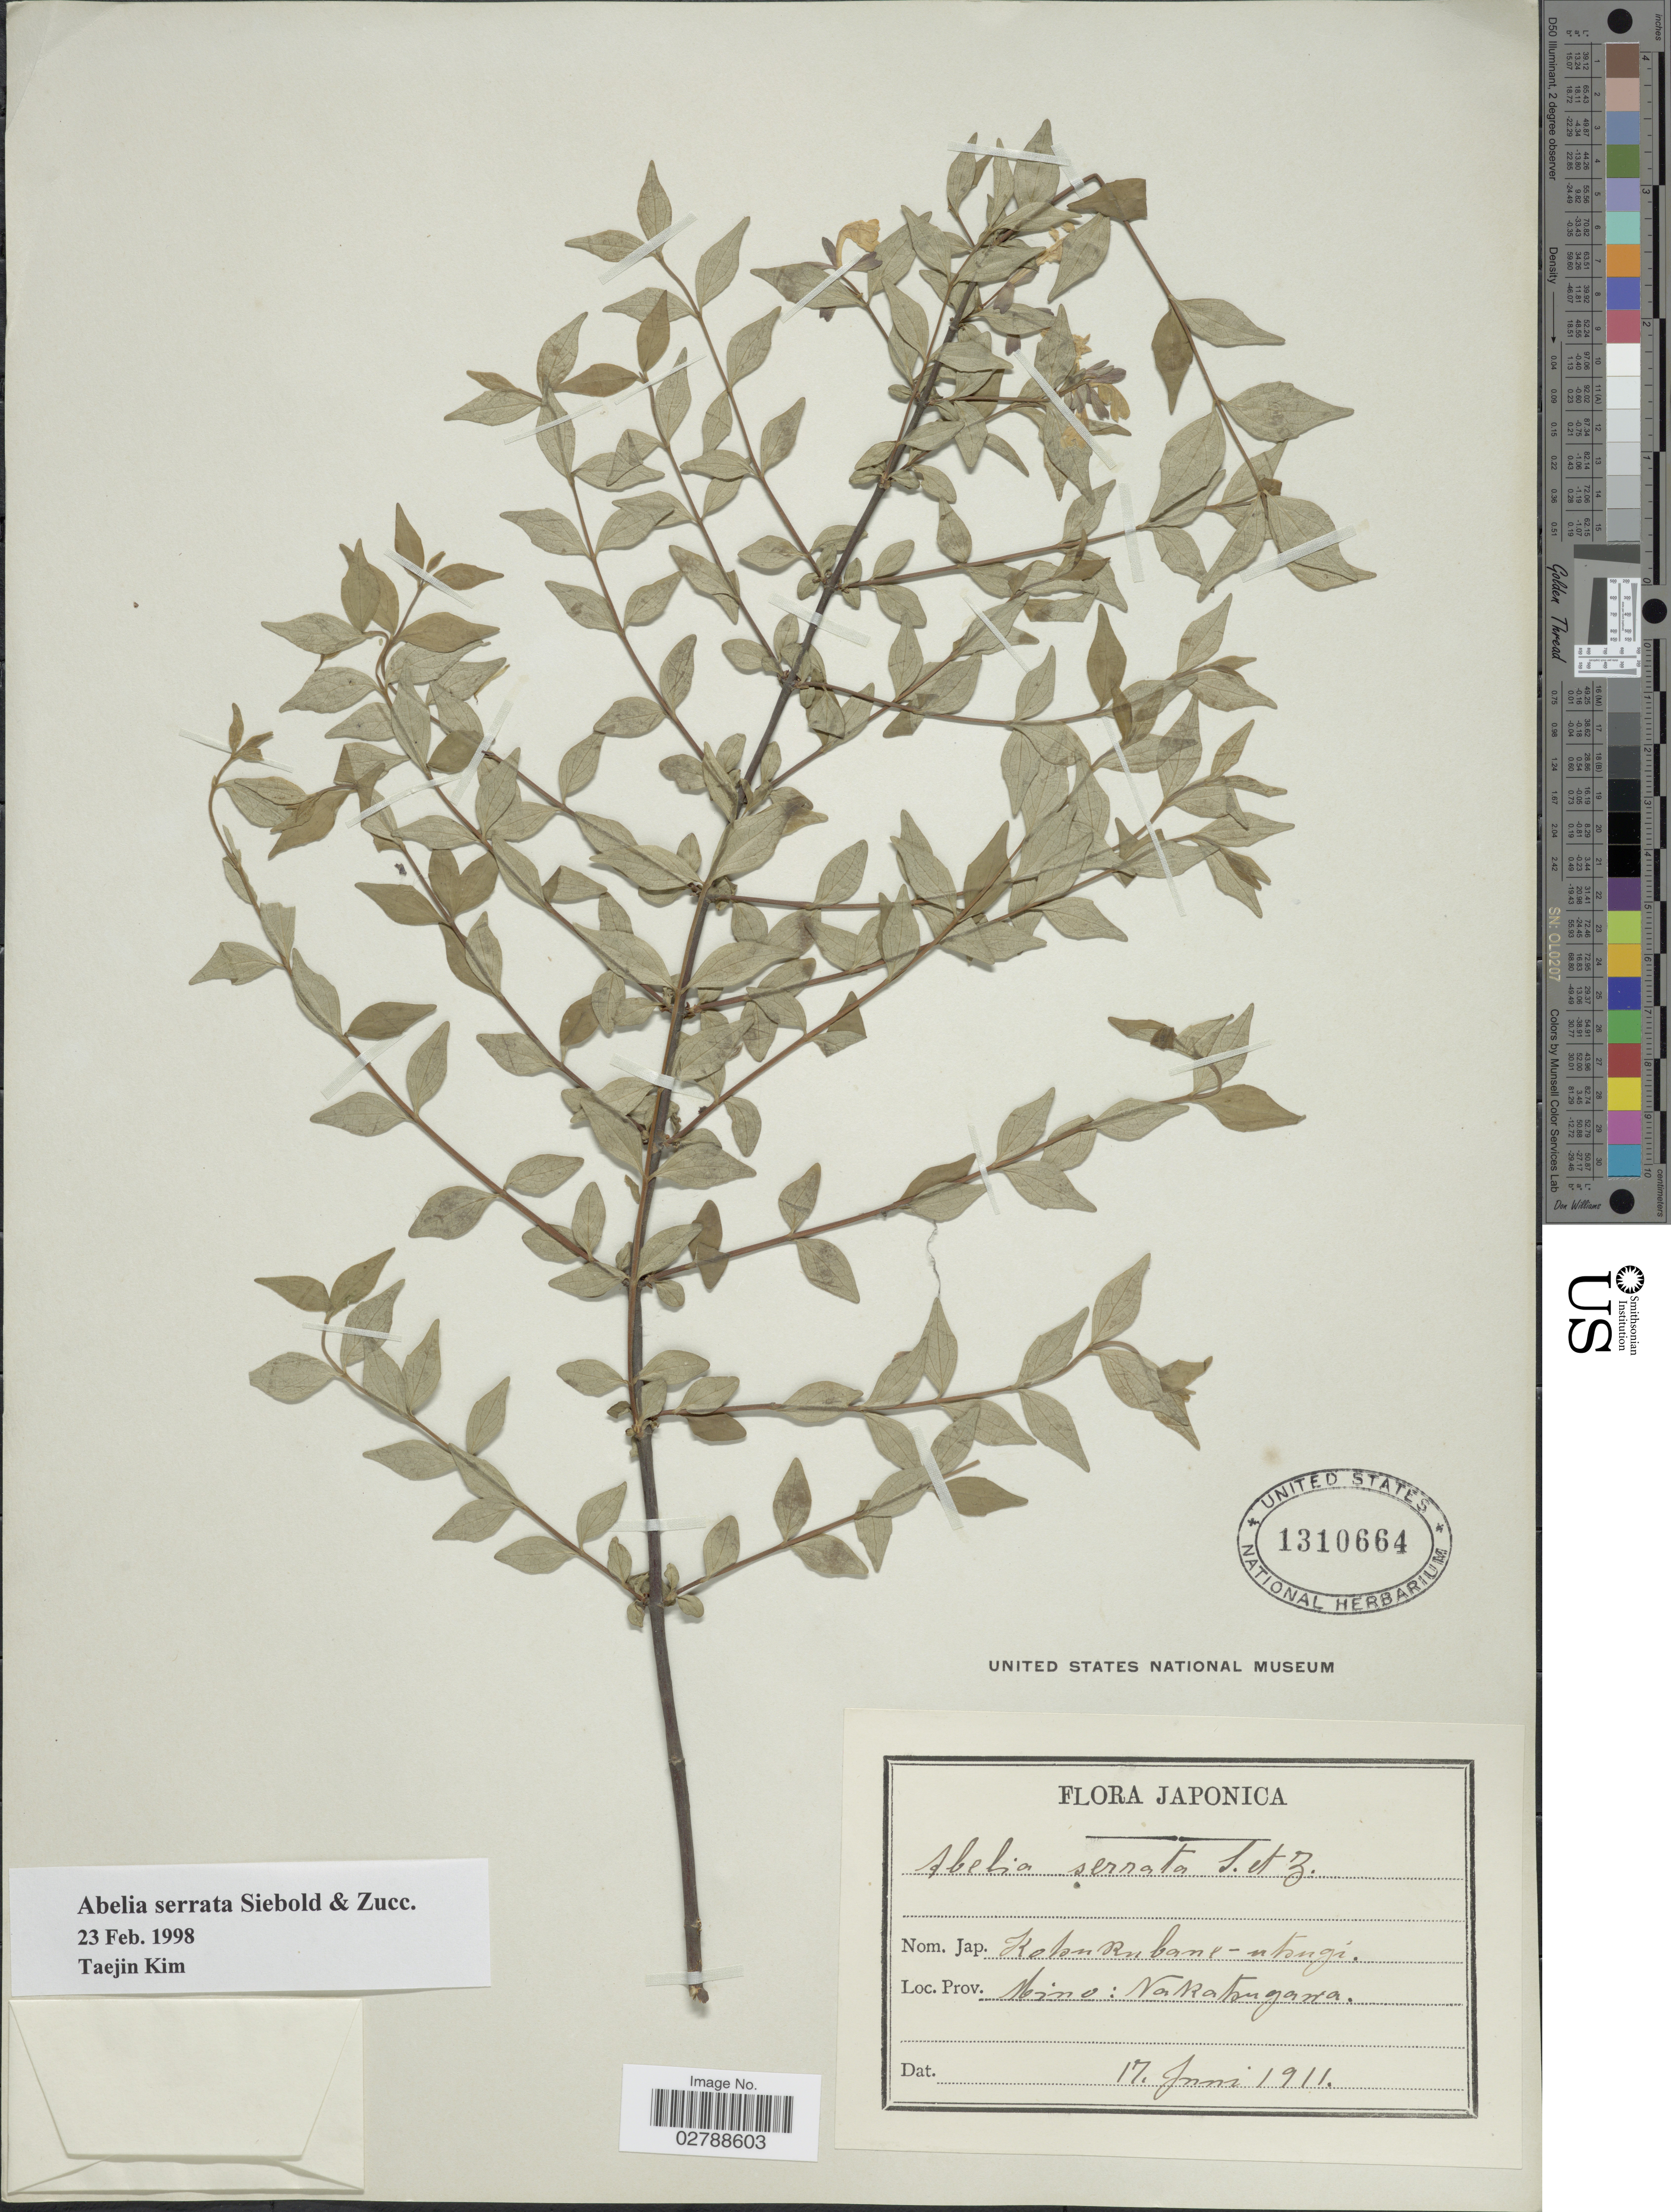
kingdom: Plantae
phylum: Tracheophyta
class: Magnoliopsida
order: Dipsacales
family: Caprifoliaceae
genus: Abelia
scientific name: Abelia serrata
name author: Siebold & Zucc.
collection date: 1911-06-17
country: Japan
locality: Prov. Mino: Nakatsugawa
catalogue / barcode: US 1310664